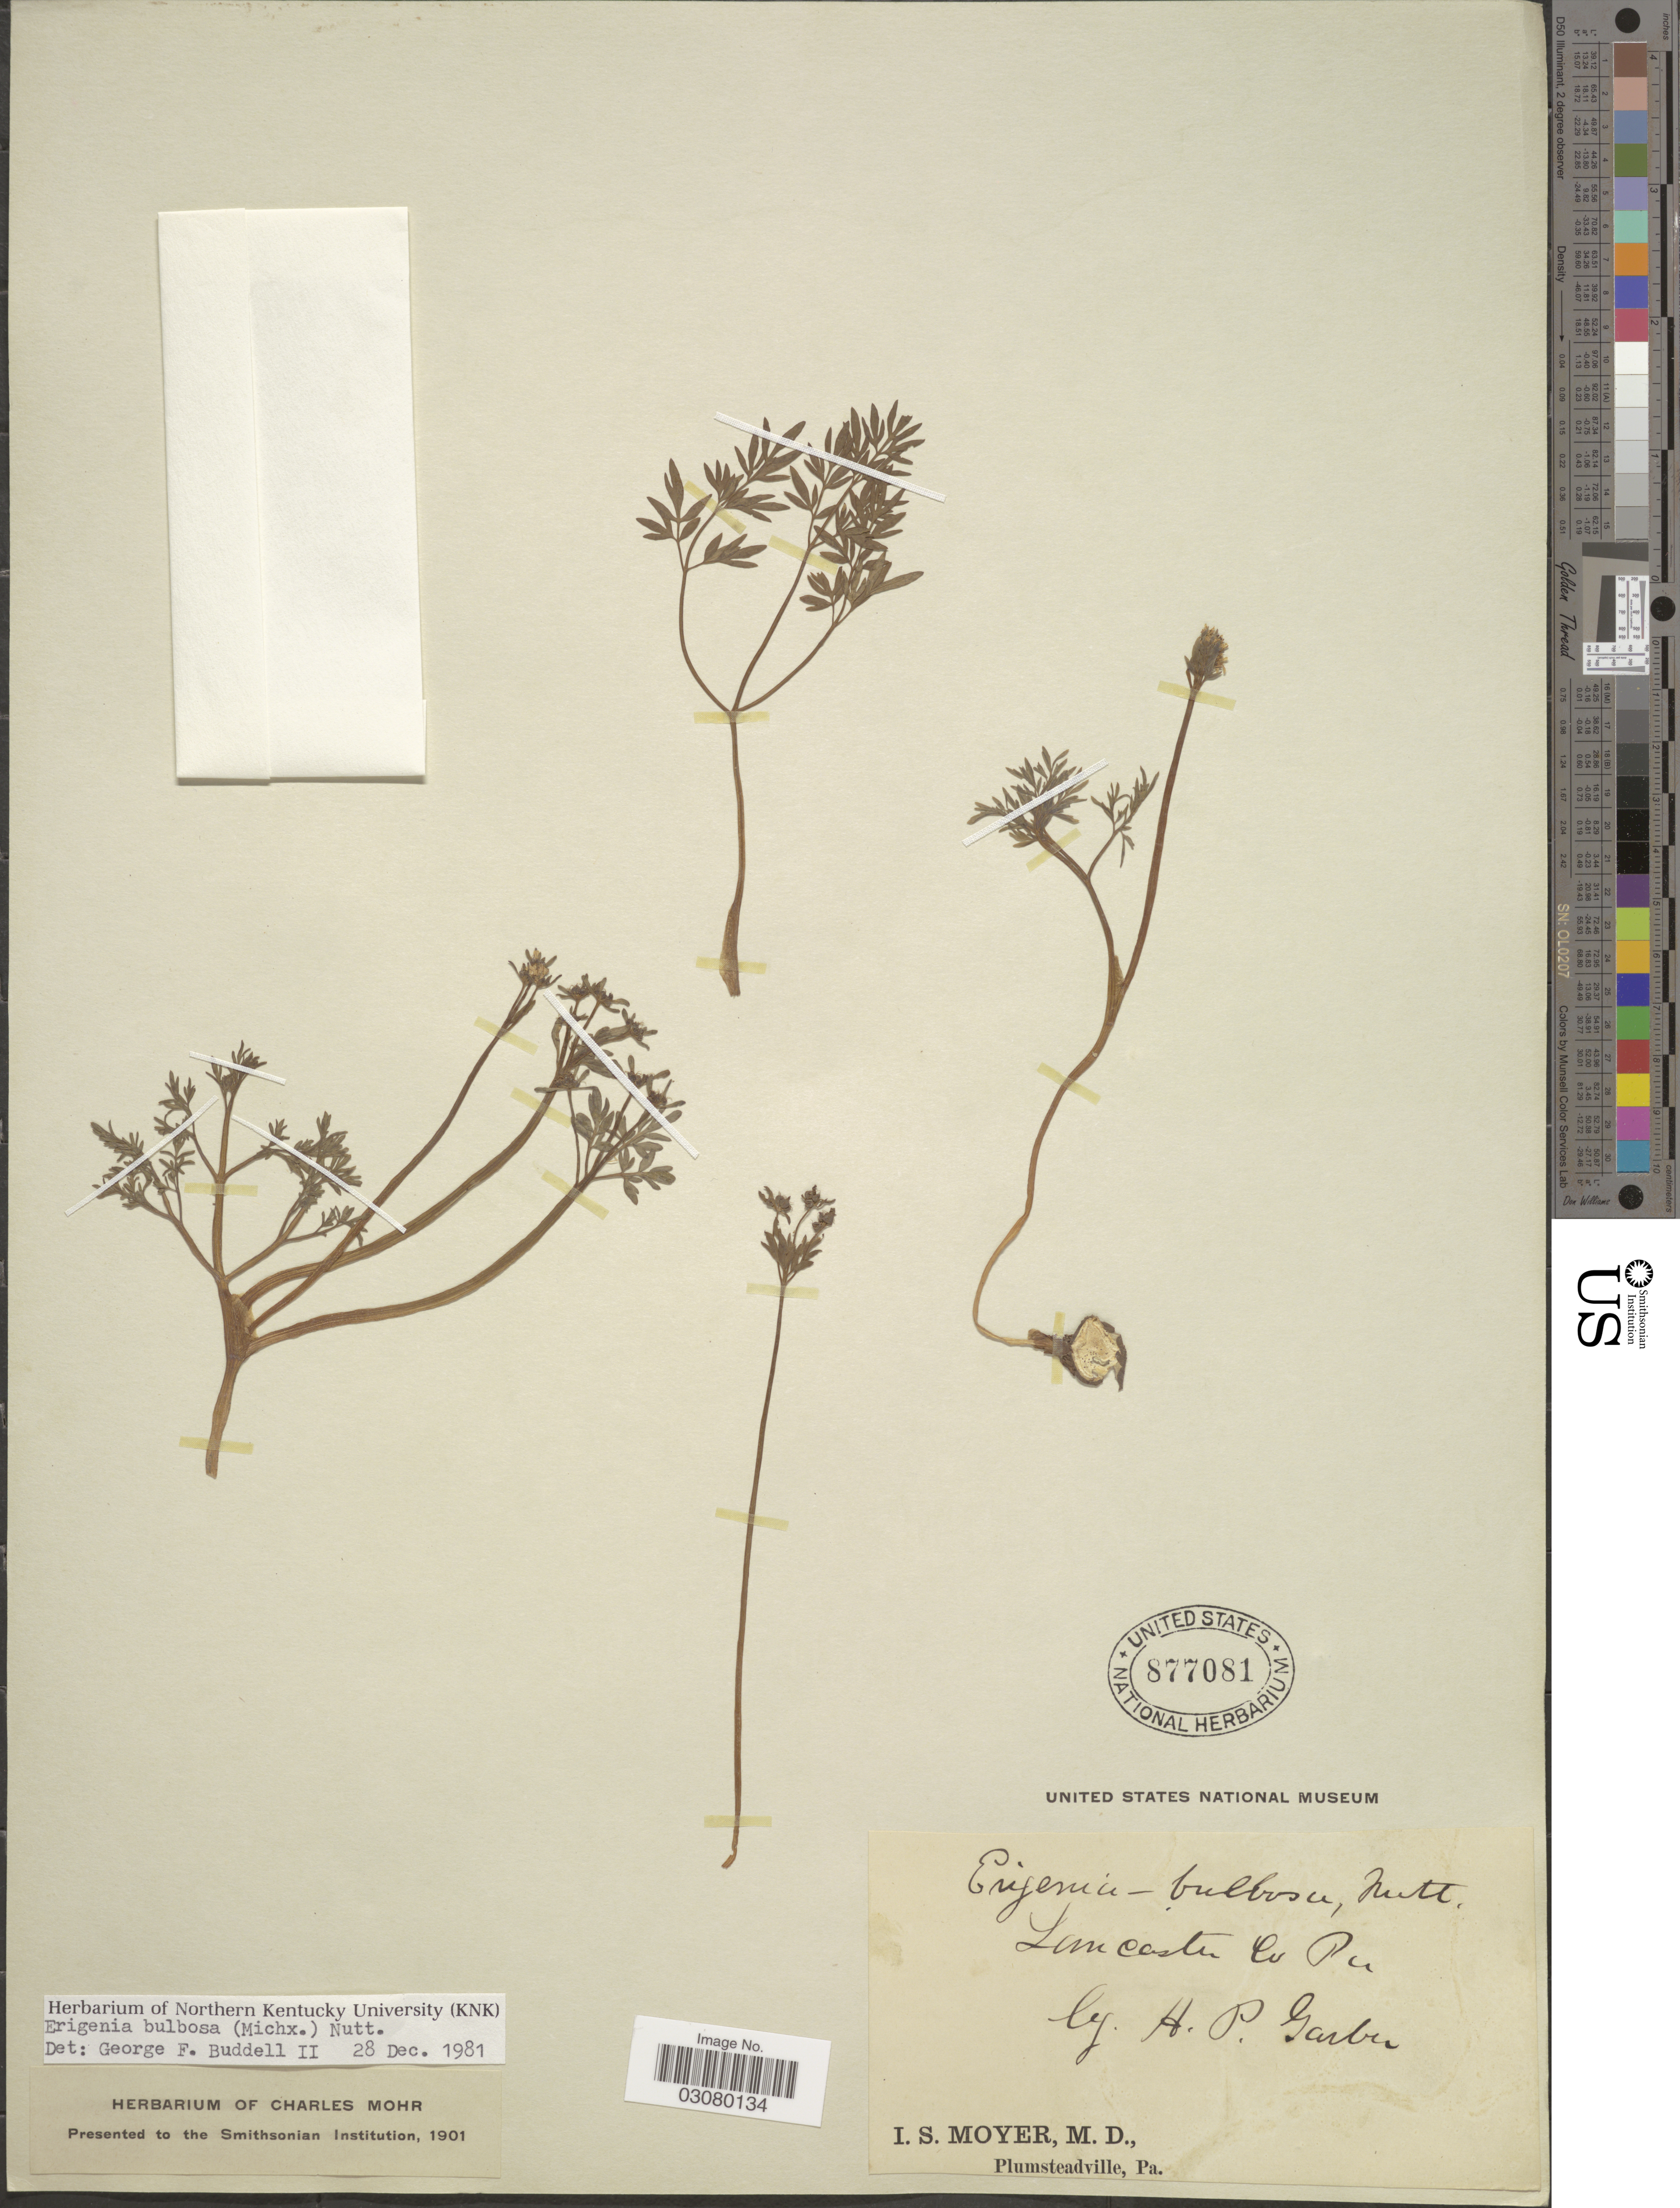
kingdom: Plantae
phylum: Tracheophyta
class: Magnoliopsida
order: Apiales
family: Apiaceae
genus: Erigenia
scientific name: Erigenia bulbosa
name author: (Michx.) Nutt.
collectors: H. P. Garber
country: United States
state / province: Pennsylvania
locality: Lancaster Co.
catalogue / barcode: US 877081